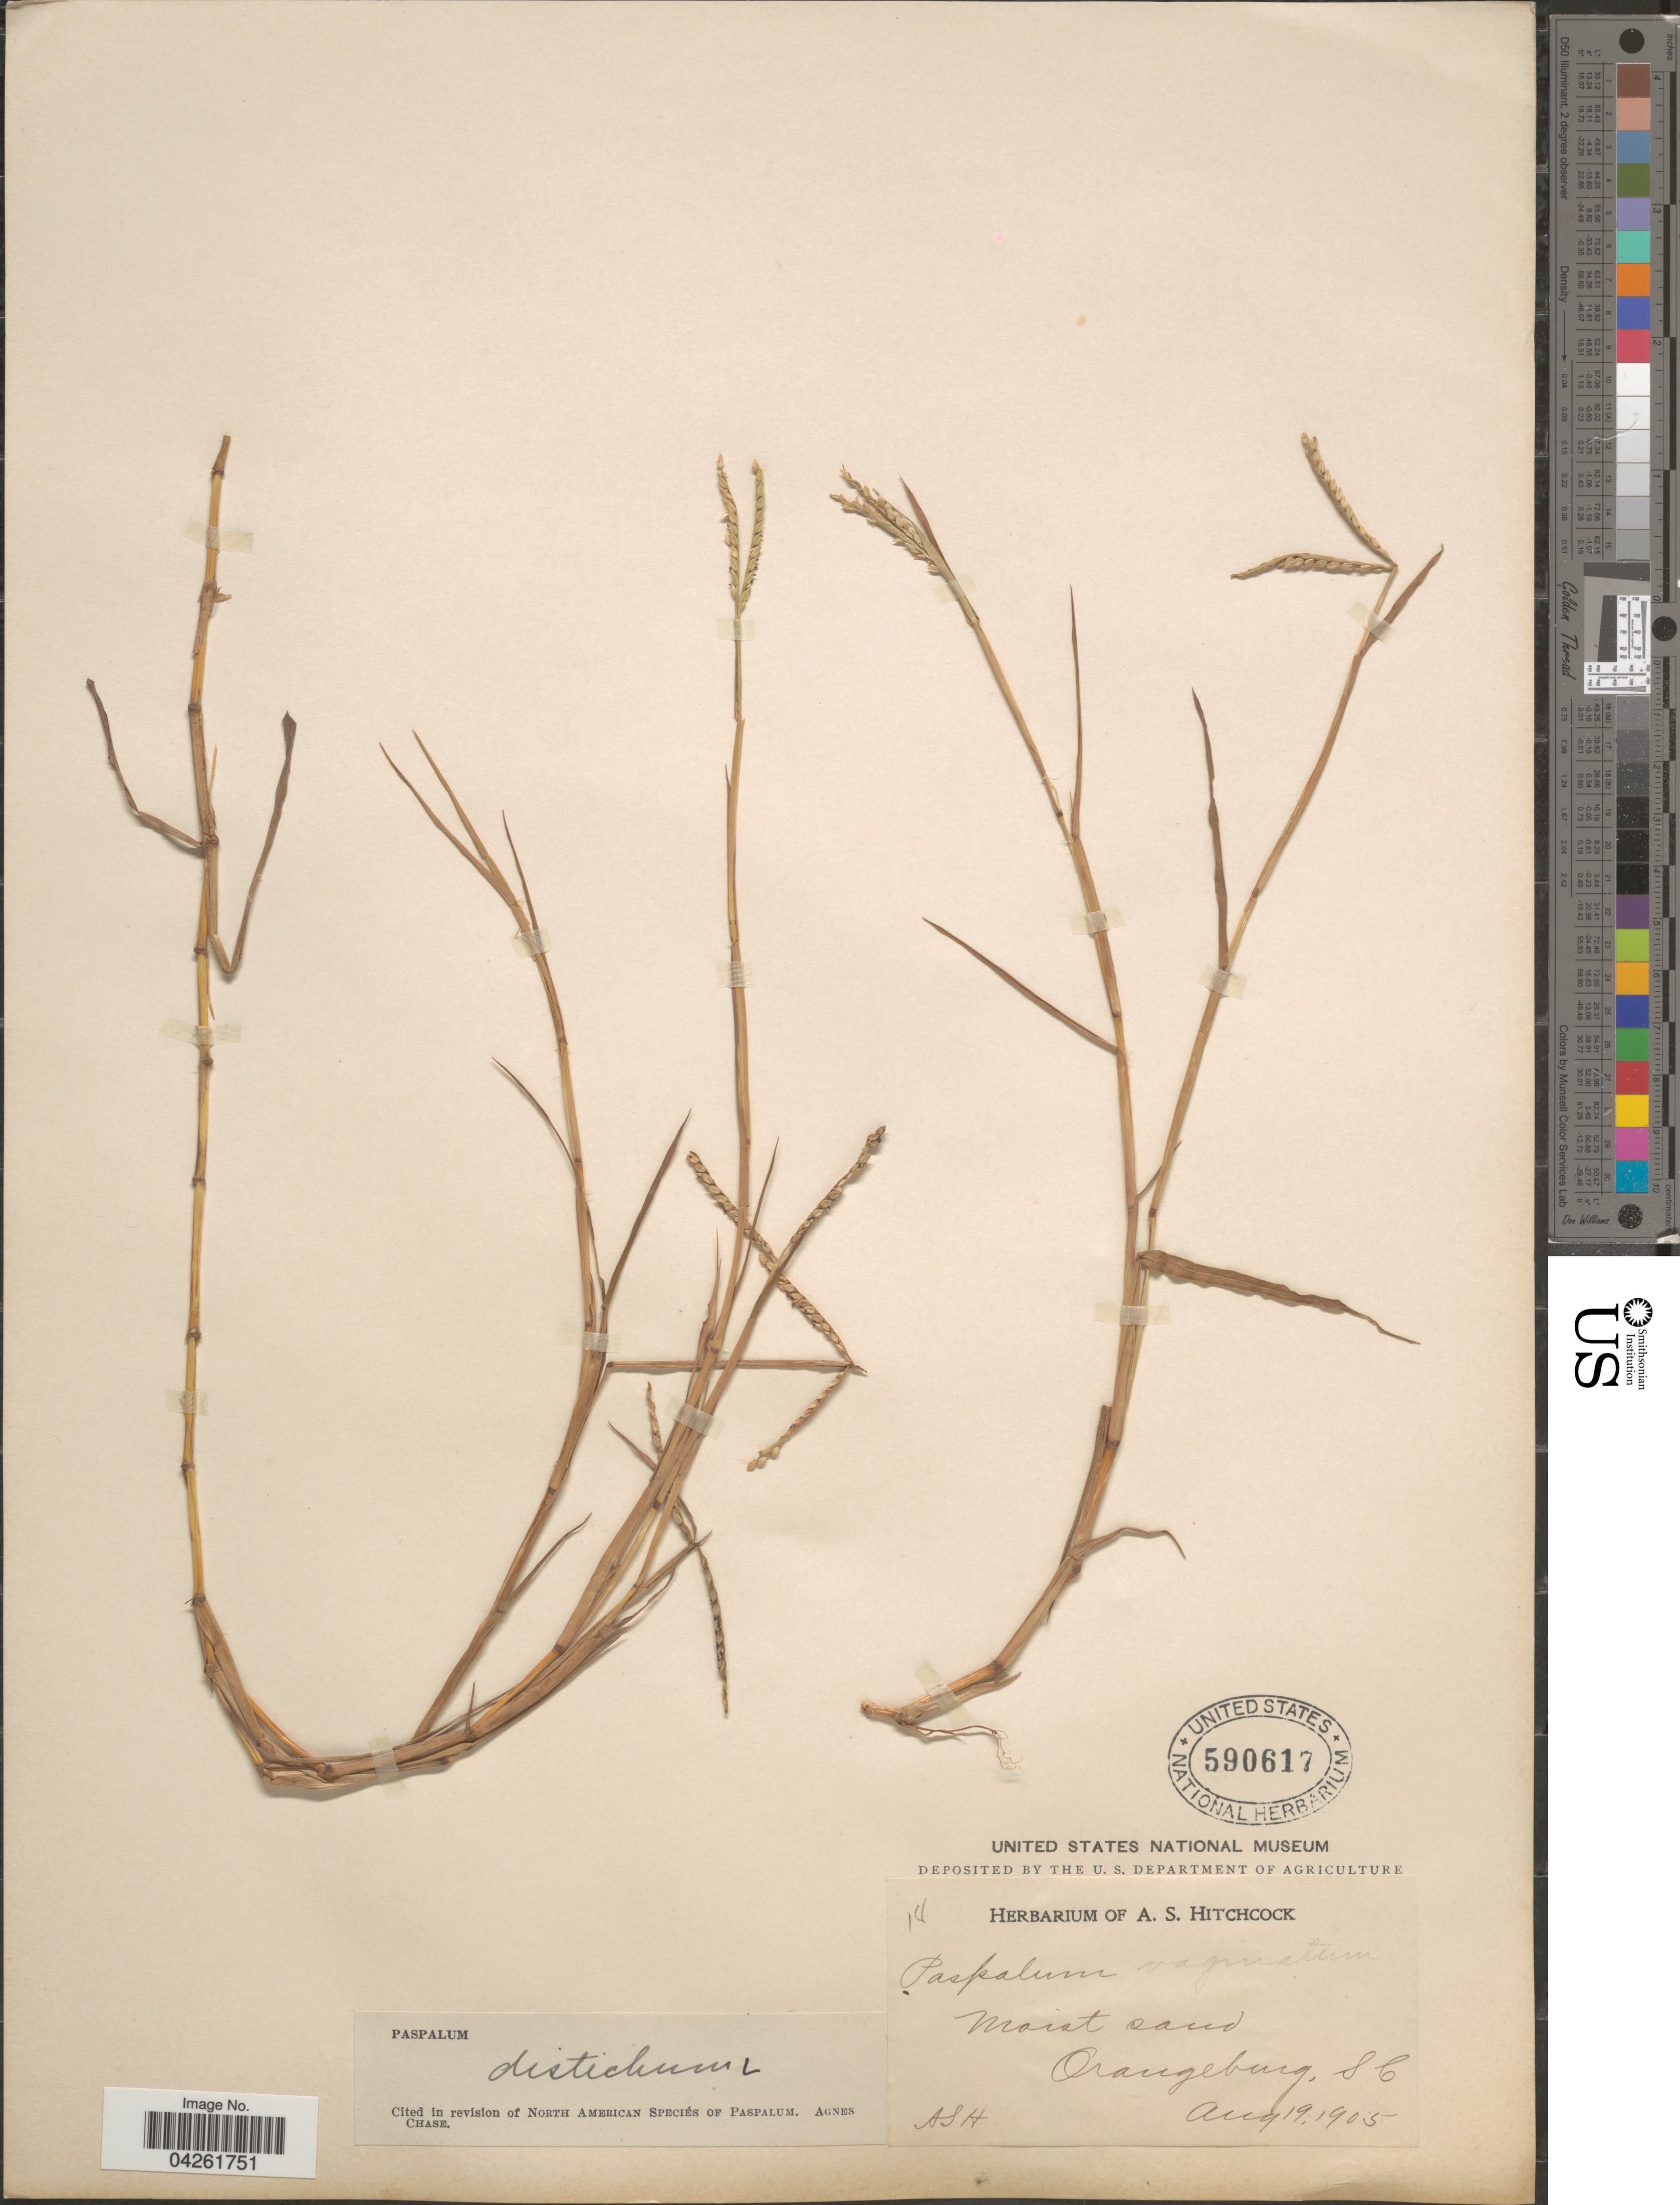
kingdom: Plantae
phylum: Tracheophyta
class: Liliopsida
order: Poales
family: Poaceae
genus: Paspalum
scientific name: Paspalum distichum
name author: L.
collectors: A. S. Hitchcock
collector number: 18*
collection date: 1905-08-19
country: United States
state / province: South Carolina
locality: Moist sand. Orangeburg.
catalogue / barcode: US 590617